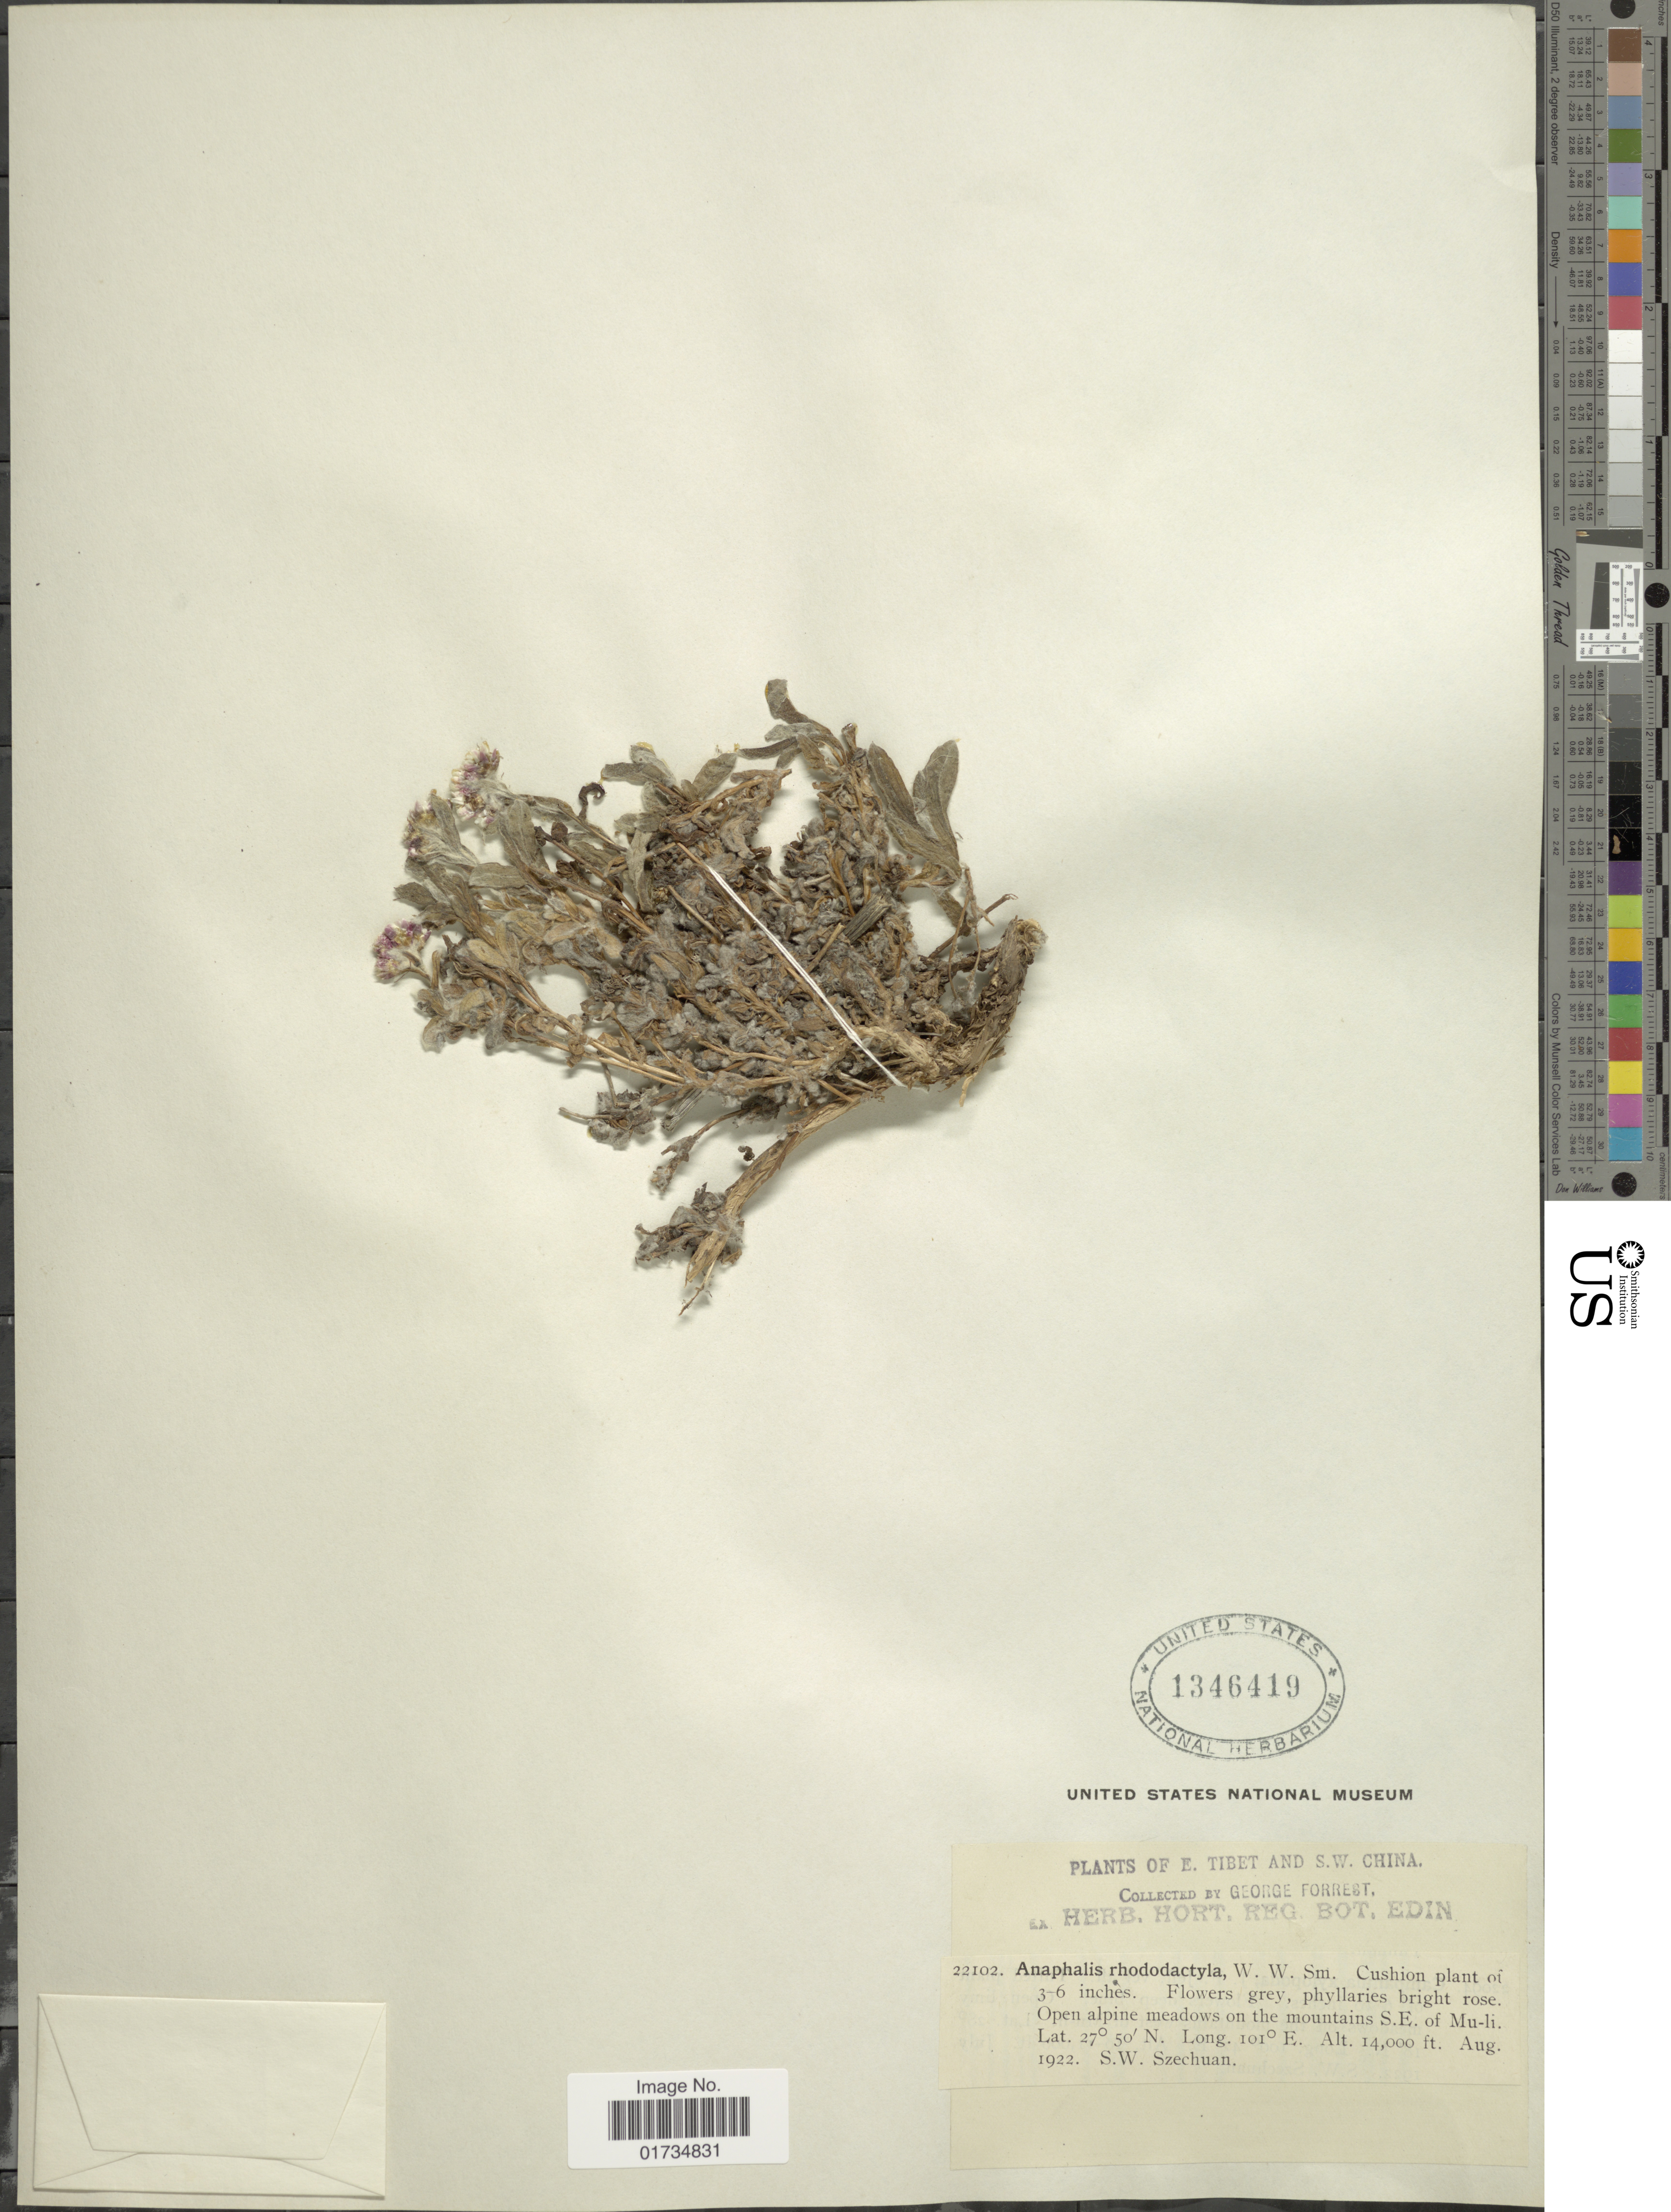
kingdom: Plantae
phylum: Tracheophyta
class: Magnoliopsida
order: Asterales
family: Asteraceae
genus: Anaphalis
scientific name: Anaphalis rhododactyla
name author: W.W. Sm.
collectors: G. Forrest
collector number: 22102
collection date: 1922-08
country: China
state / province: Sichuan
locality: Open alpine meadows on the mountains S. E. of Mu-li. S. W. Szechuan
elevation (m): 4267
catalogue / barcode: US 1346419